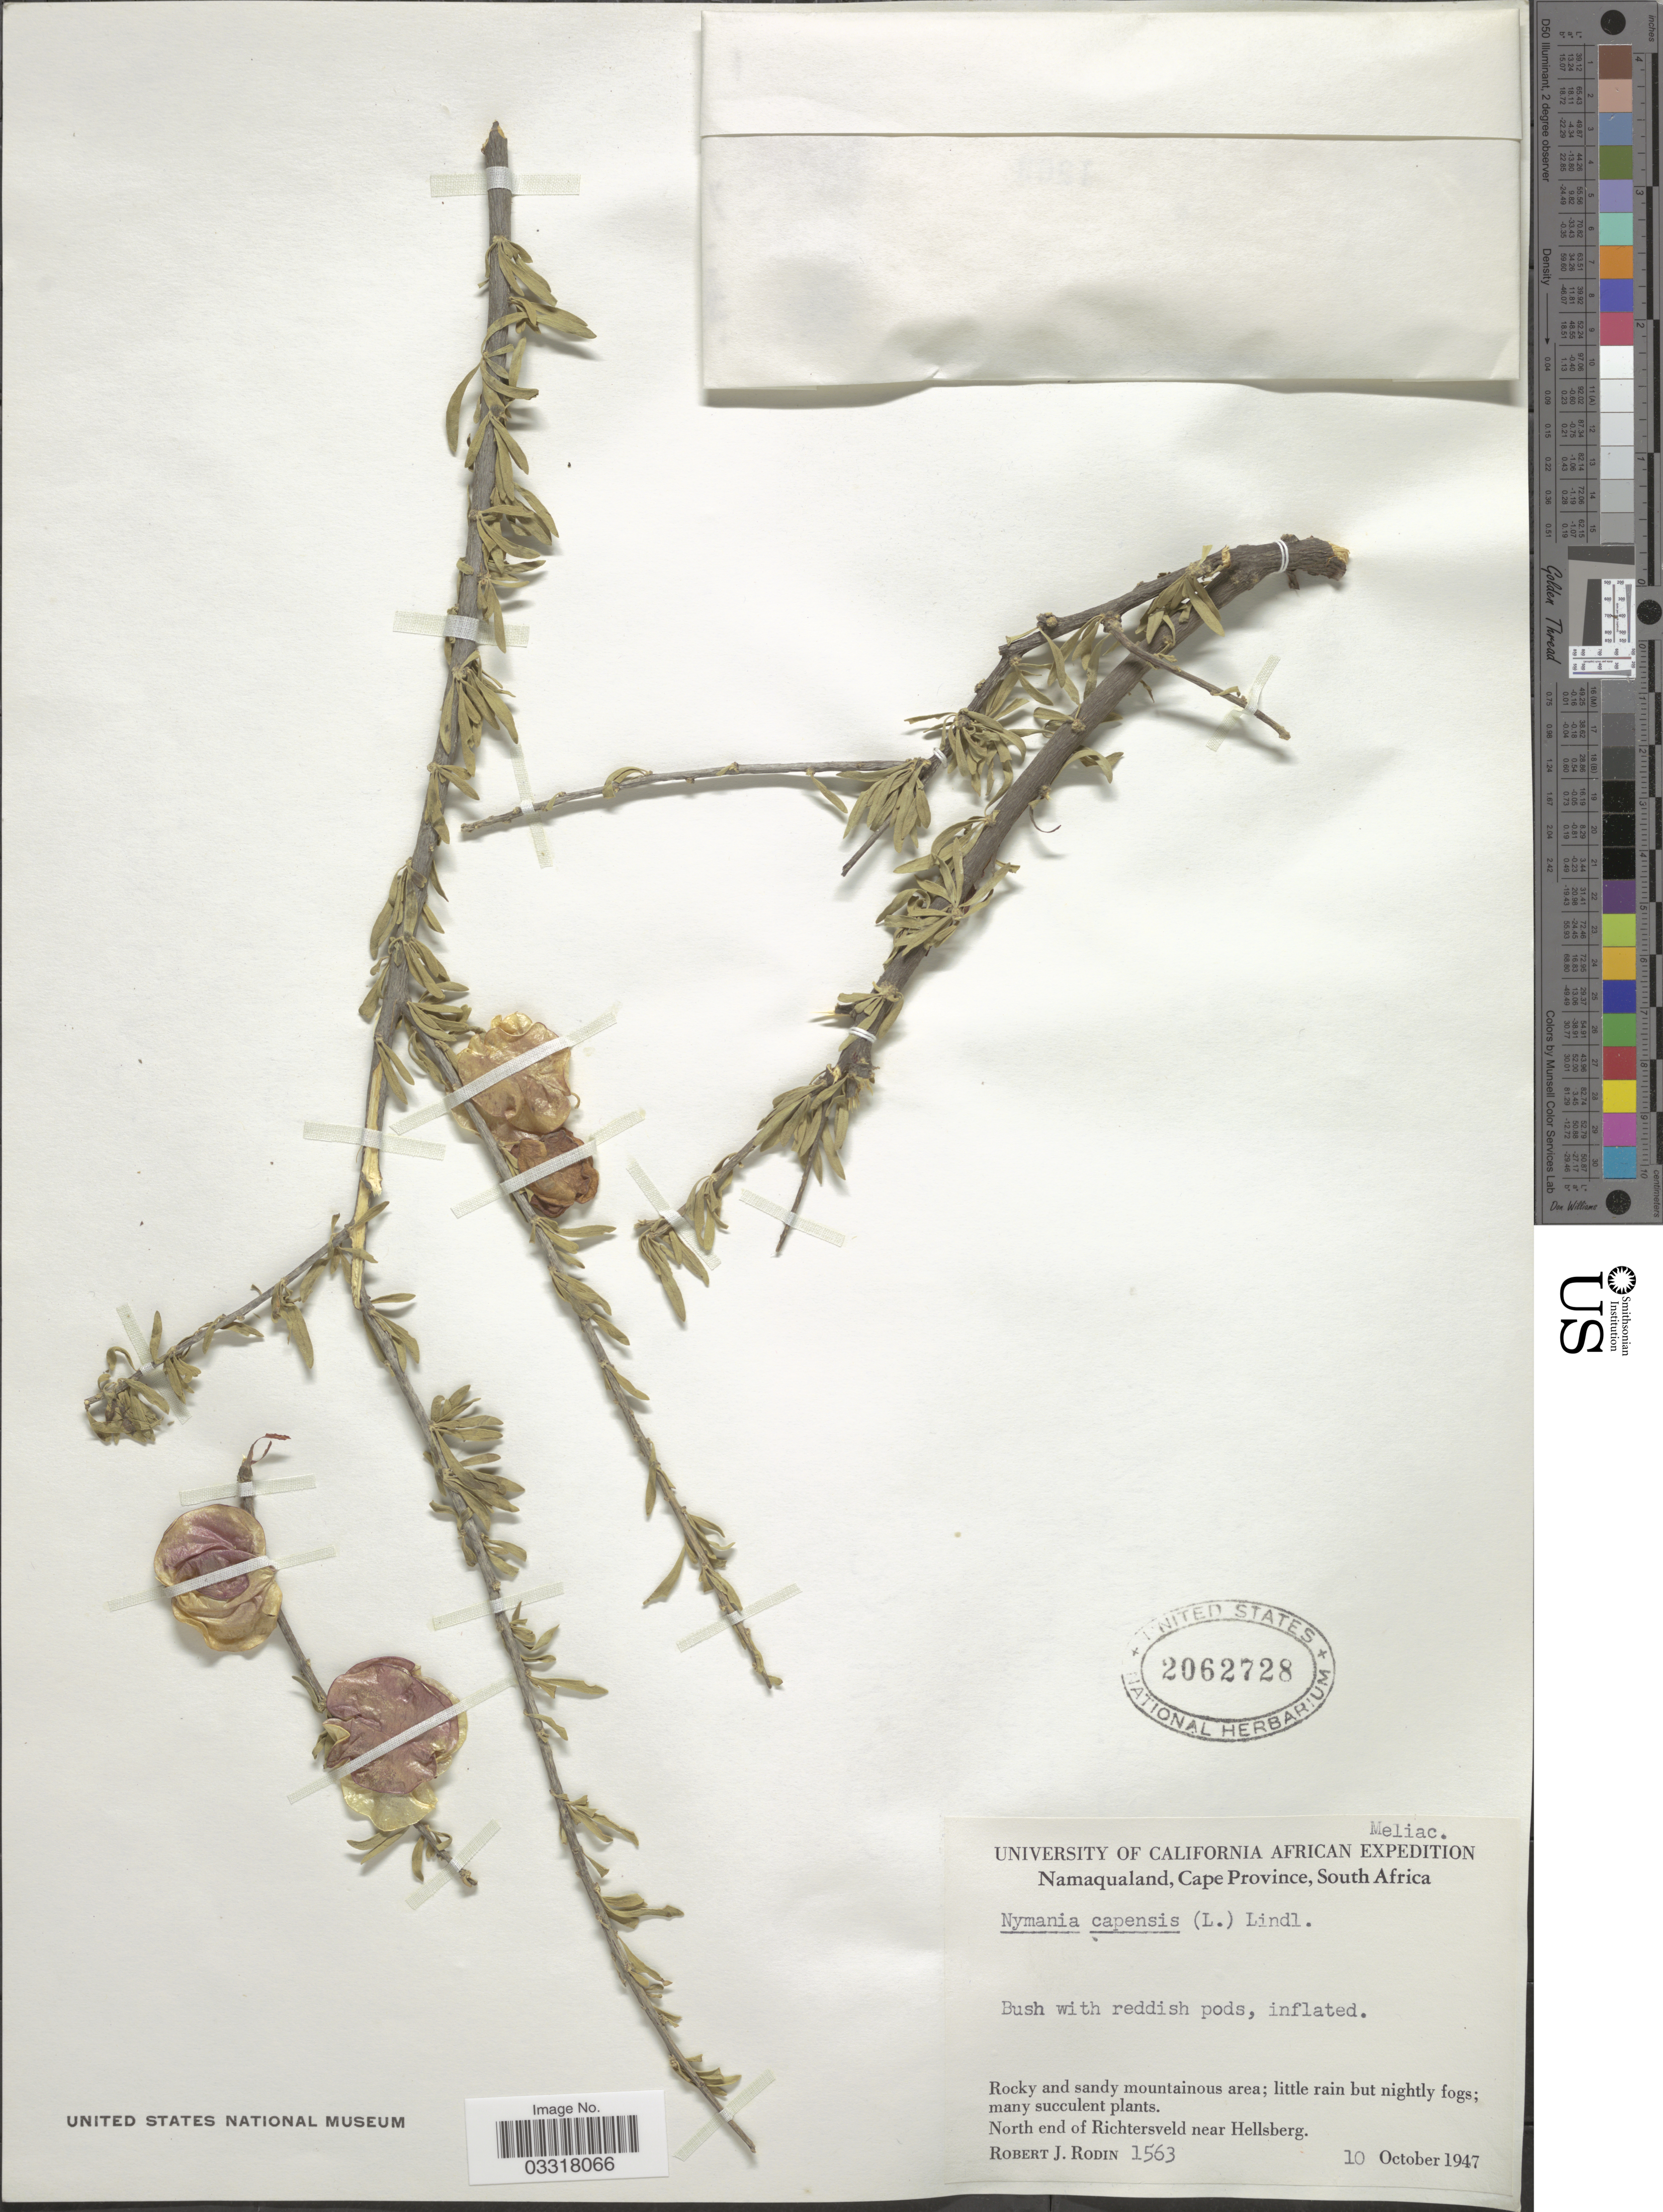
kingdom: Plantae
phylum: Tracheophyta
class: Magnoliopsida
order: Sapindales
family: Meliaceae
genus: Nymania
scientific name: Nymania capensis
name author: (Thunb.) Lindb.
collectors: R. J. Rodin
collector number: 1563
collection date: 1947-10-10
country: South Africa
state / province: Northern Cape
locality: Namaqualand. North end of Richtersveld near Hellsberg.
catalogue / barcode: US 2062728